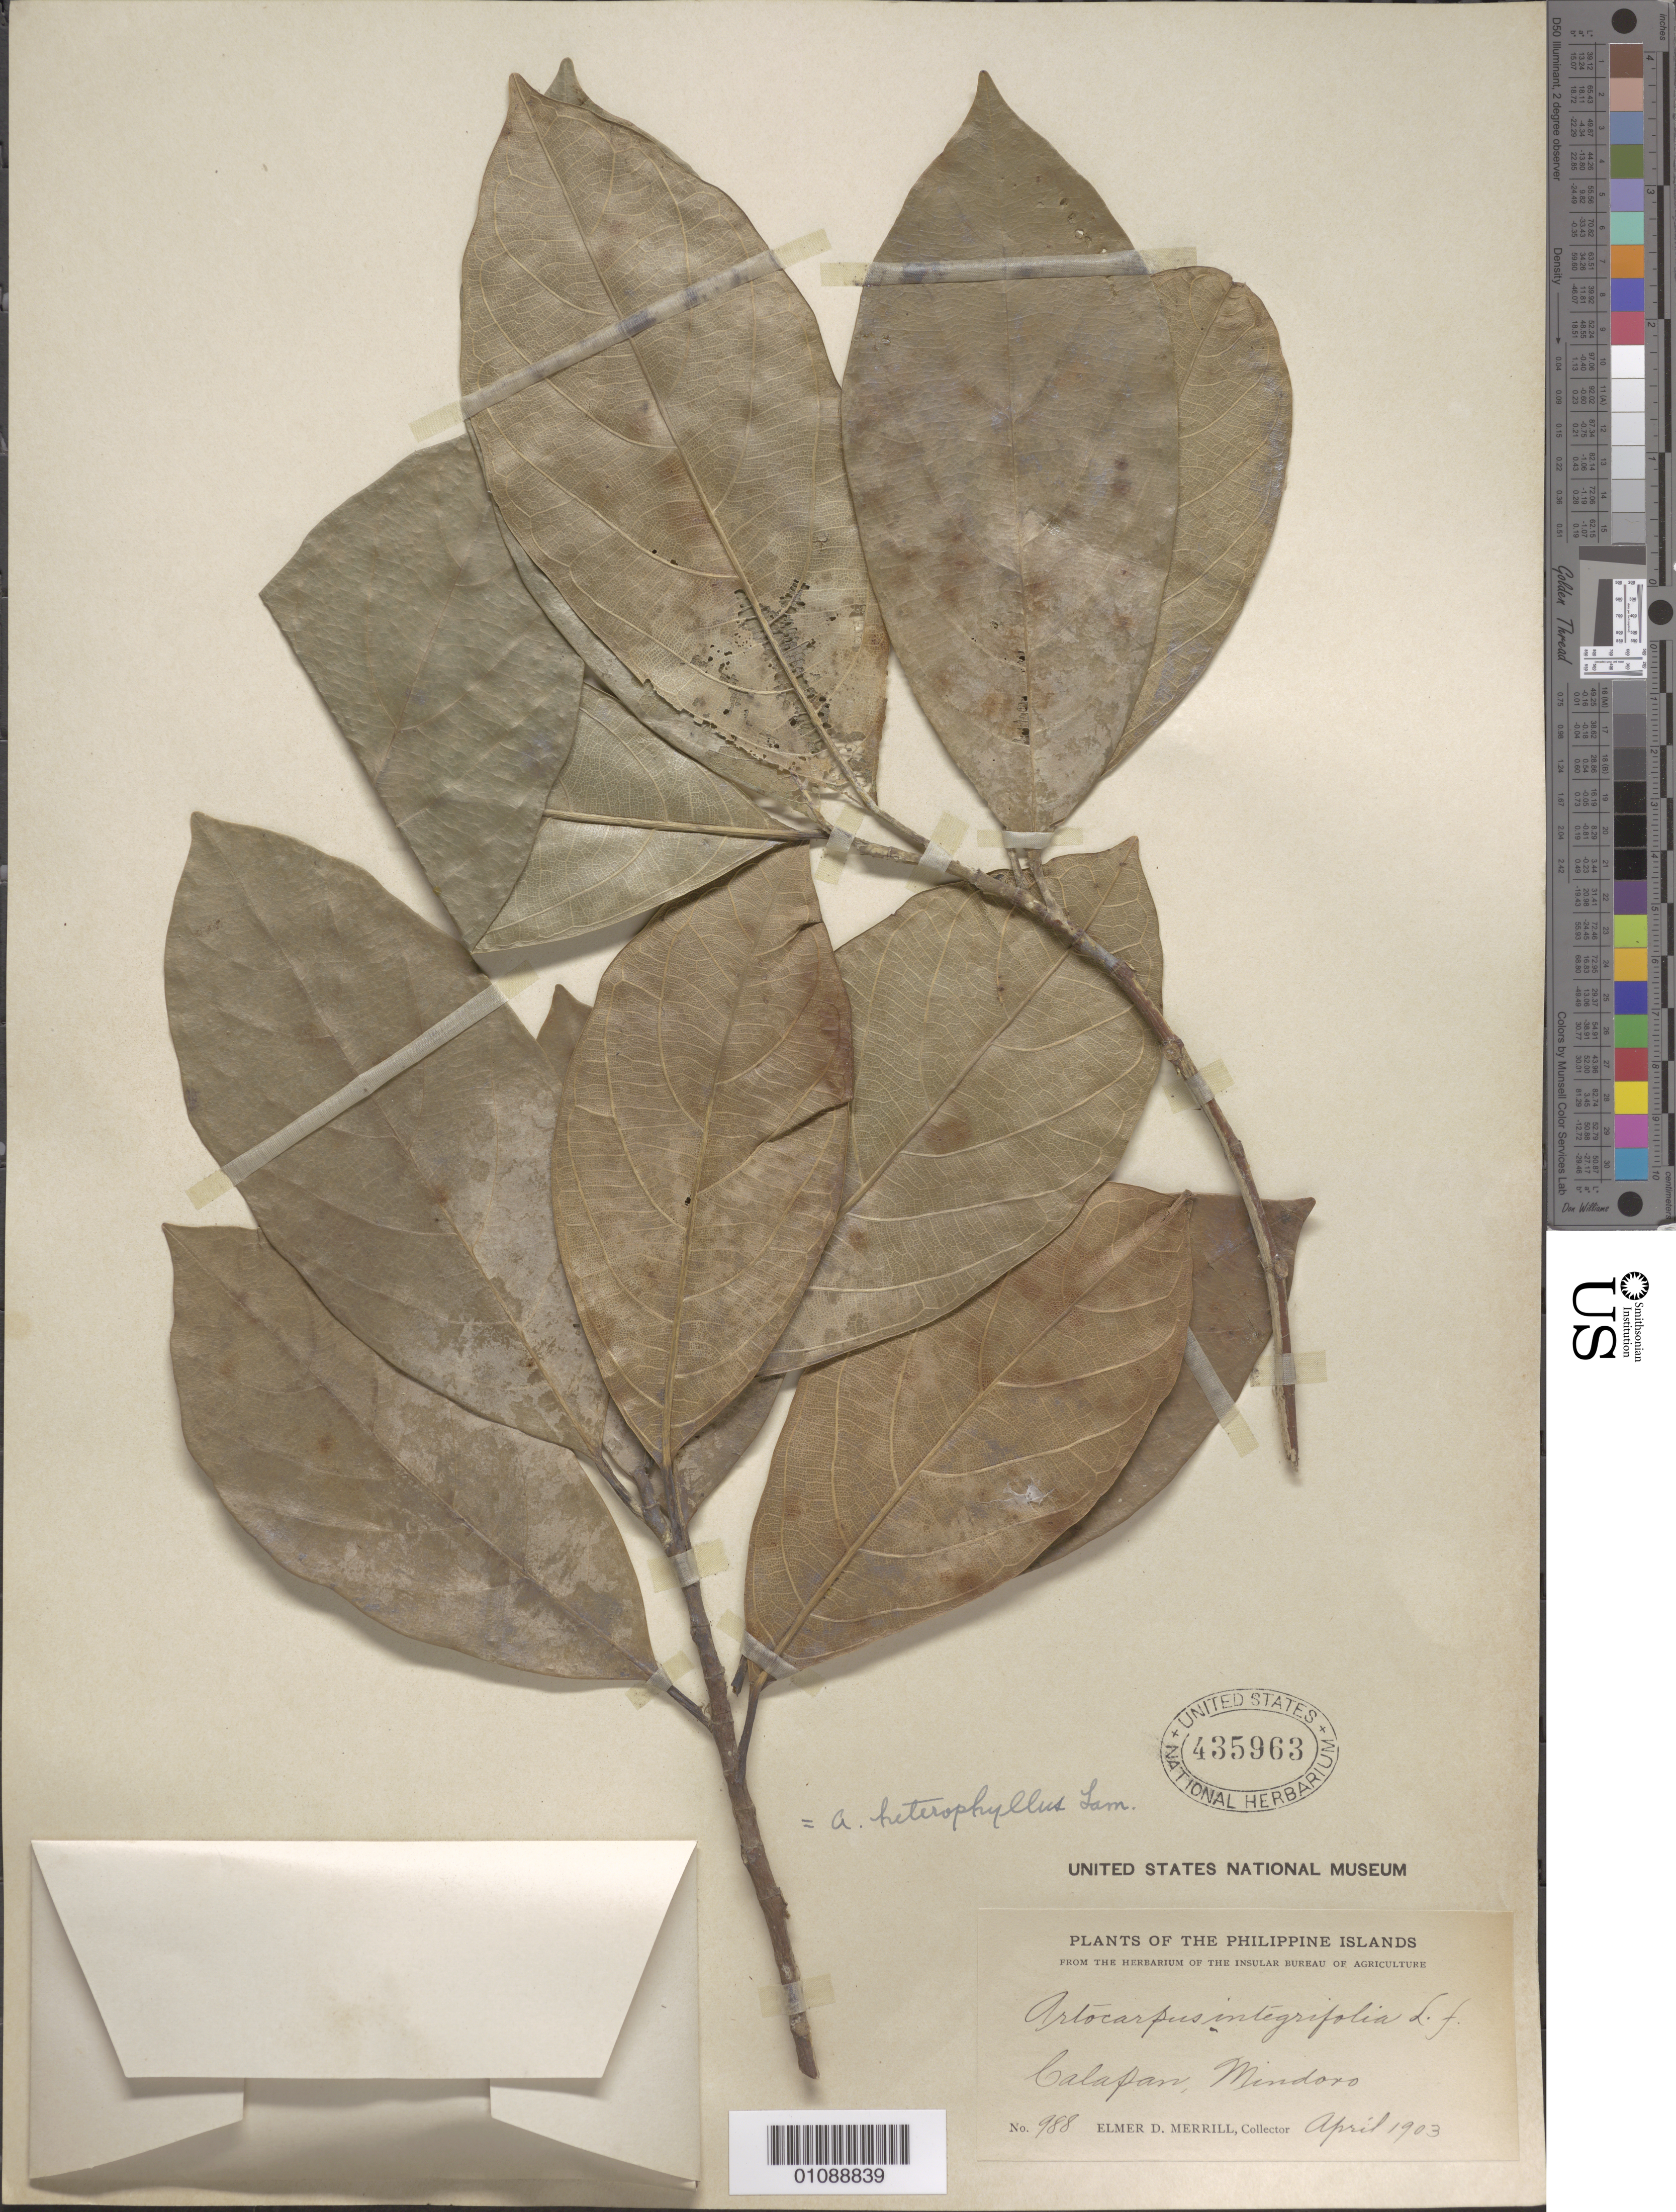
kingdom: Plantae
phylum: Tracheophyta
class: Magnoliopsida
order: Rosales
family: Moraceae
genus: Artocarpus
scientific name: Artocarpus heterophyllus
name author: Lam.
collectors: E. D. Merrill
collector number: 988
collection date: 1903-04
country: Philippines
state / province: Mimaropa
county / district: Mindoro Oriental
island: Mindoro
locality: Calapan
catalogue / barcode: US 435963